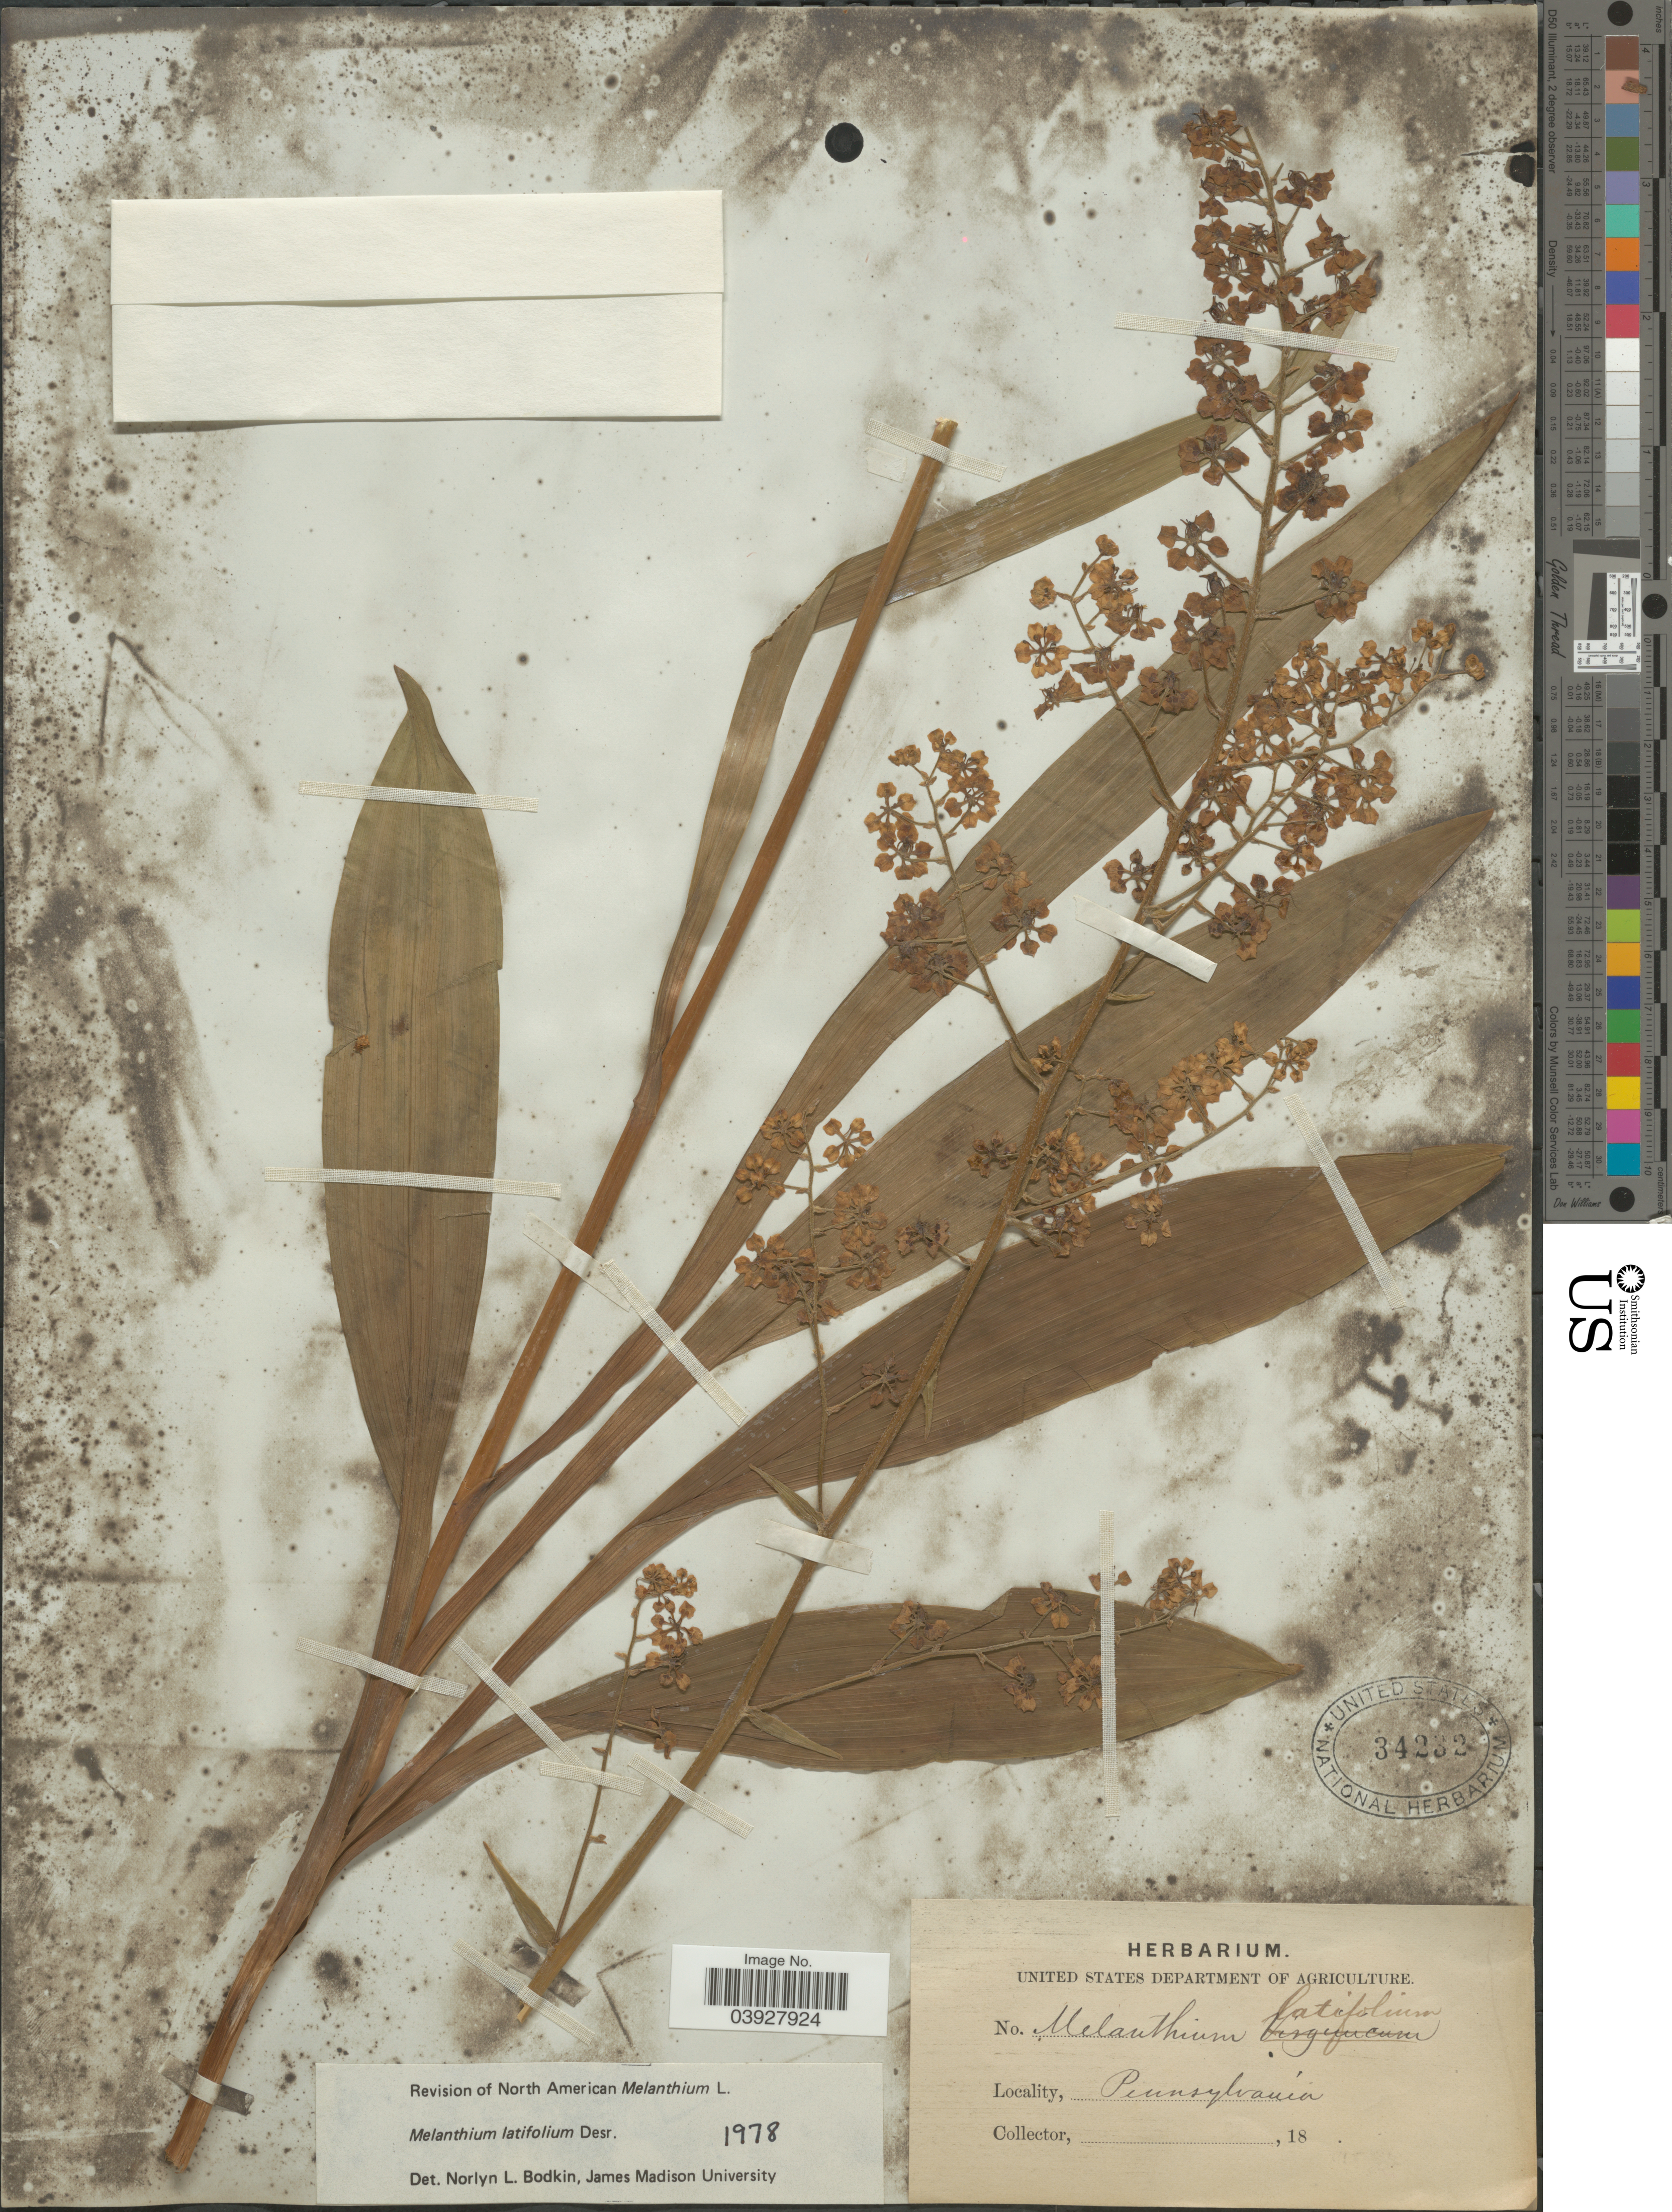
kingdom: Plantae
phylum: Tracheophyta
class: Liliopsida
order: Liliales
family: Melanthiaceae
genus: Melanthium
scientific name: Melanthium hybridum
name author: Walter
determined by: Strong, Mark T., (BOT), Smithsonian Institution - National Museum of Natural History (UNITED STATES)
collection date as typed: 18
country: United States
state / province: Pennsylvania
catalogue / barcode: US 34232